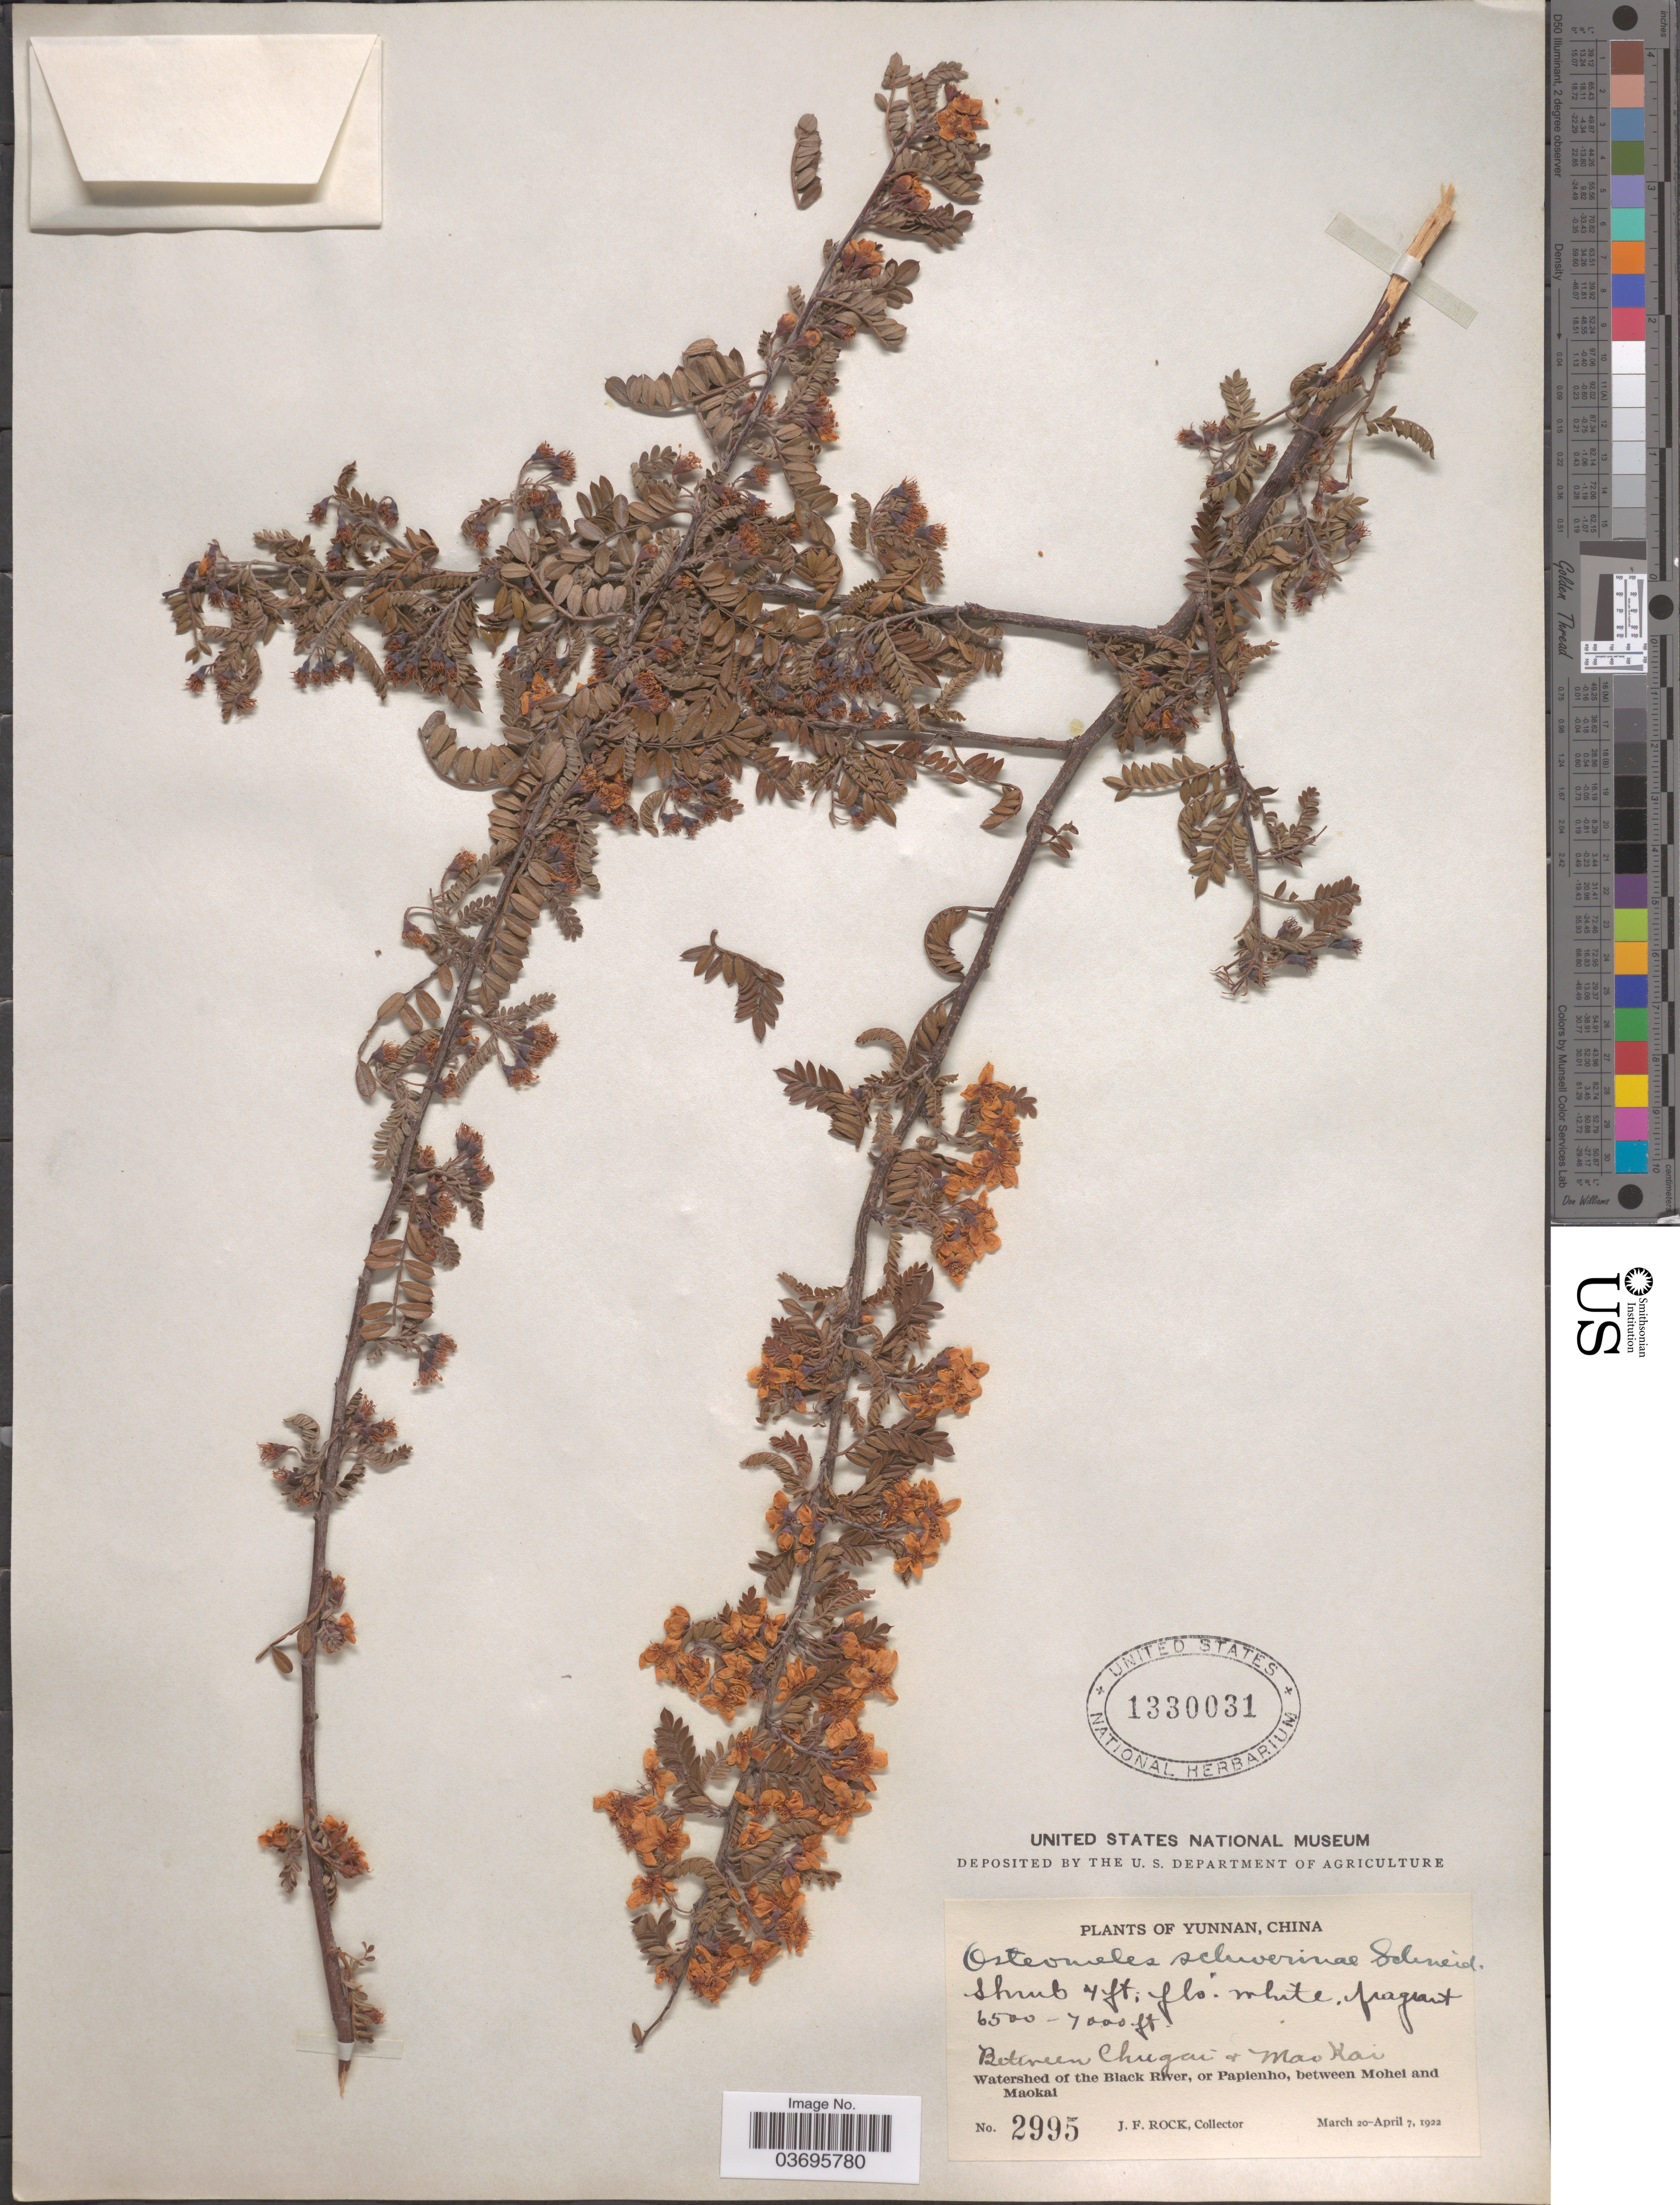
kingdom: Plantae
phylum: Tracheophyta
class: Magnoliopsida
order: Rosales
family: Rosaceae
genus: Osteomeles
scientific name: Osteomeles schwerinae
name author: C.K. Schneid.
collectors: J. Rock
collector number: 2995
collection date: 1922-03-20/1922-04-07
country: China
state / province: Yunnan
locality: Between Chugai & Mao Kai. Watershed of the Black River, or Papienho, between Mohei and Maokai.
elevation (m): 1981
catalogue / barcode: US 1330031